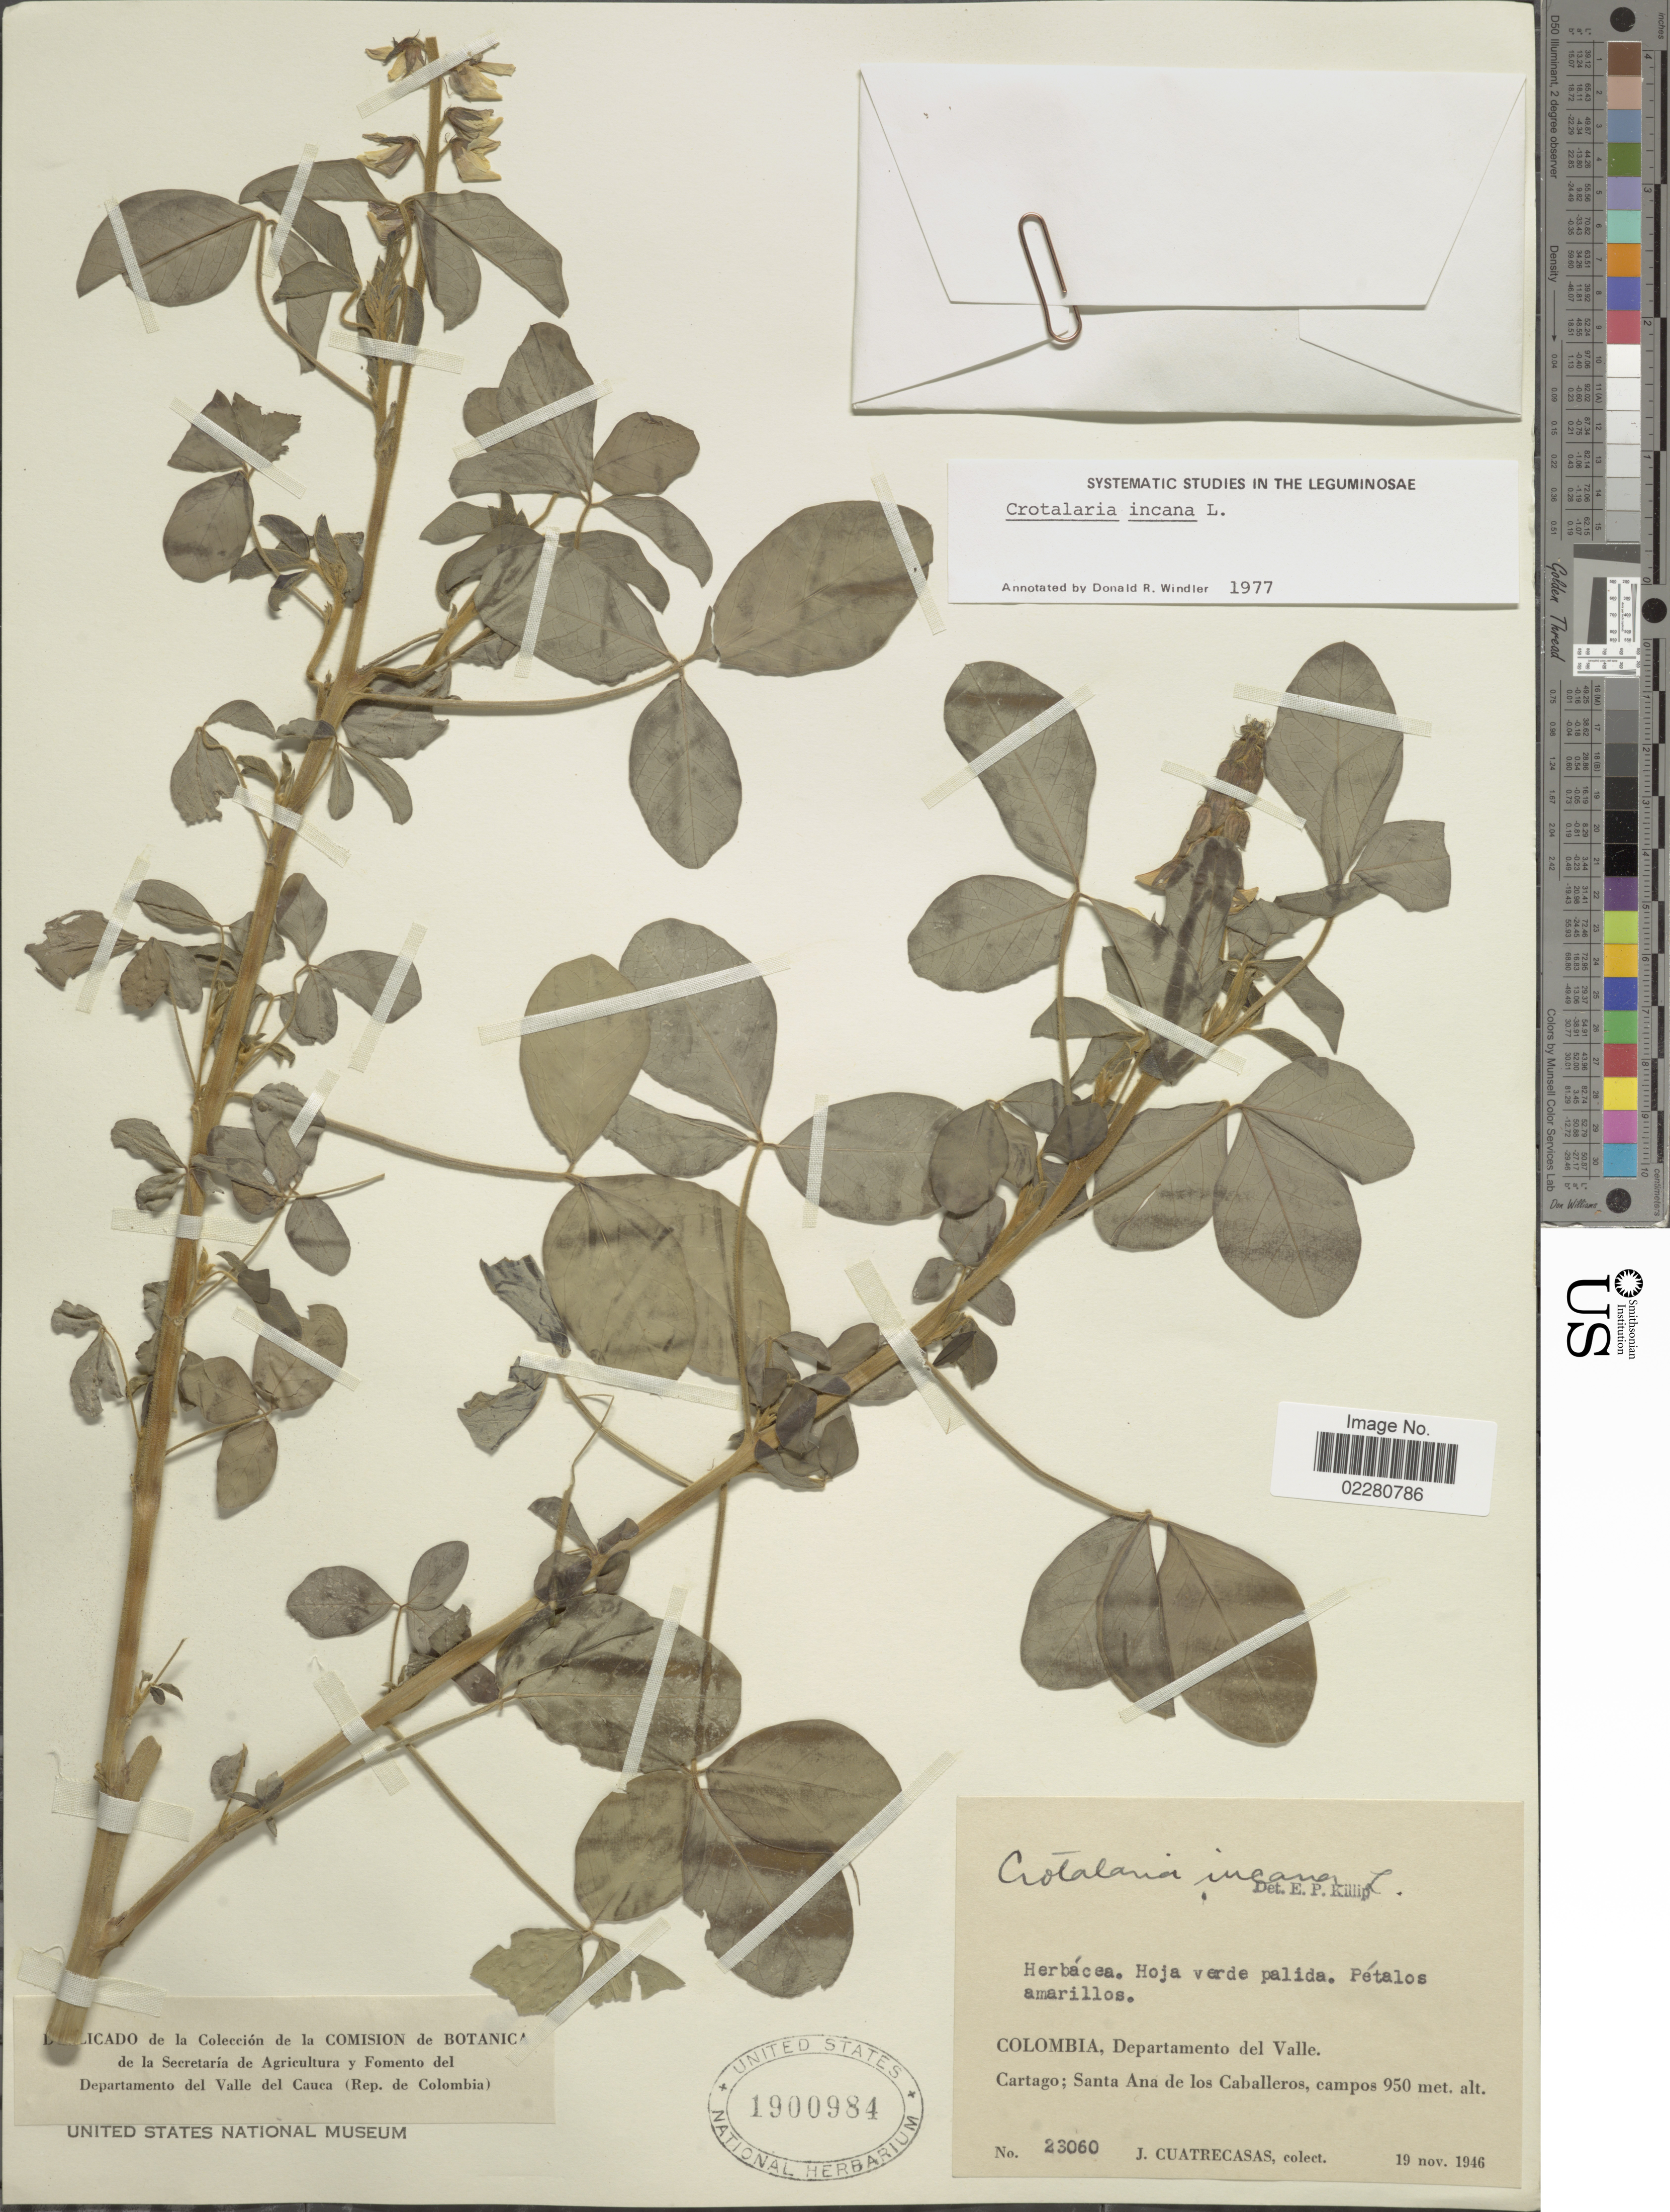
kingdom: Plantae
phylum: Tracheophyta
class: Magnoliopsida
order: Fabales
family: Fabaceae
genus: Crotalaria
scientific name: Crotalaria incana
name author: L.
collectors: J. Cuatrecasas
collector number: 23060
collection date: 1946-11-19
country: Colombia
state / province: Valle del Cauca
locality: Colombia, Departamento del Valle. Cartago; Santa Ana de los Caballeros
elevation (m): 950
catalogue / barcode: US 1900984